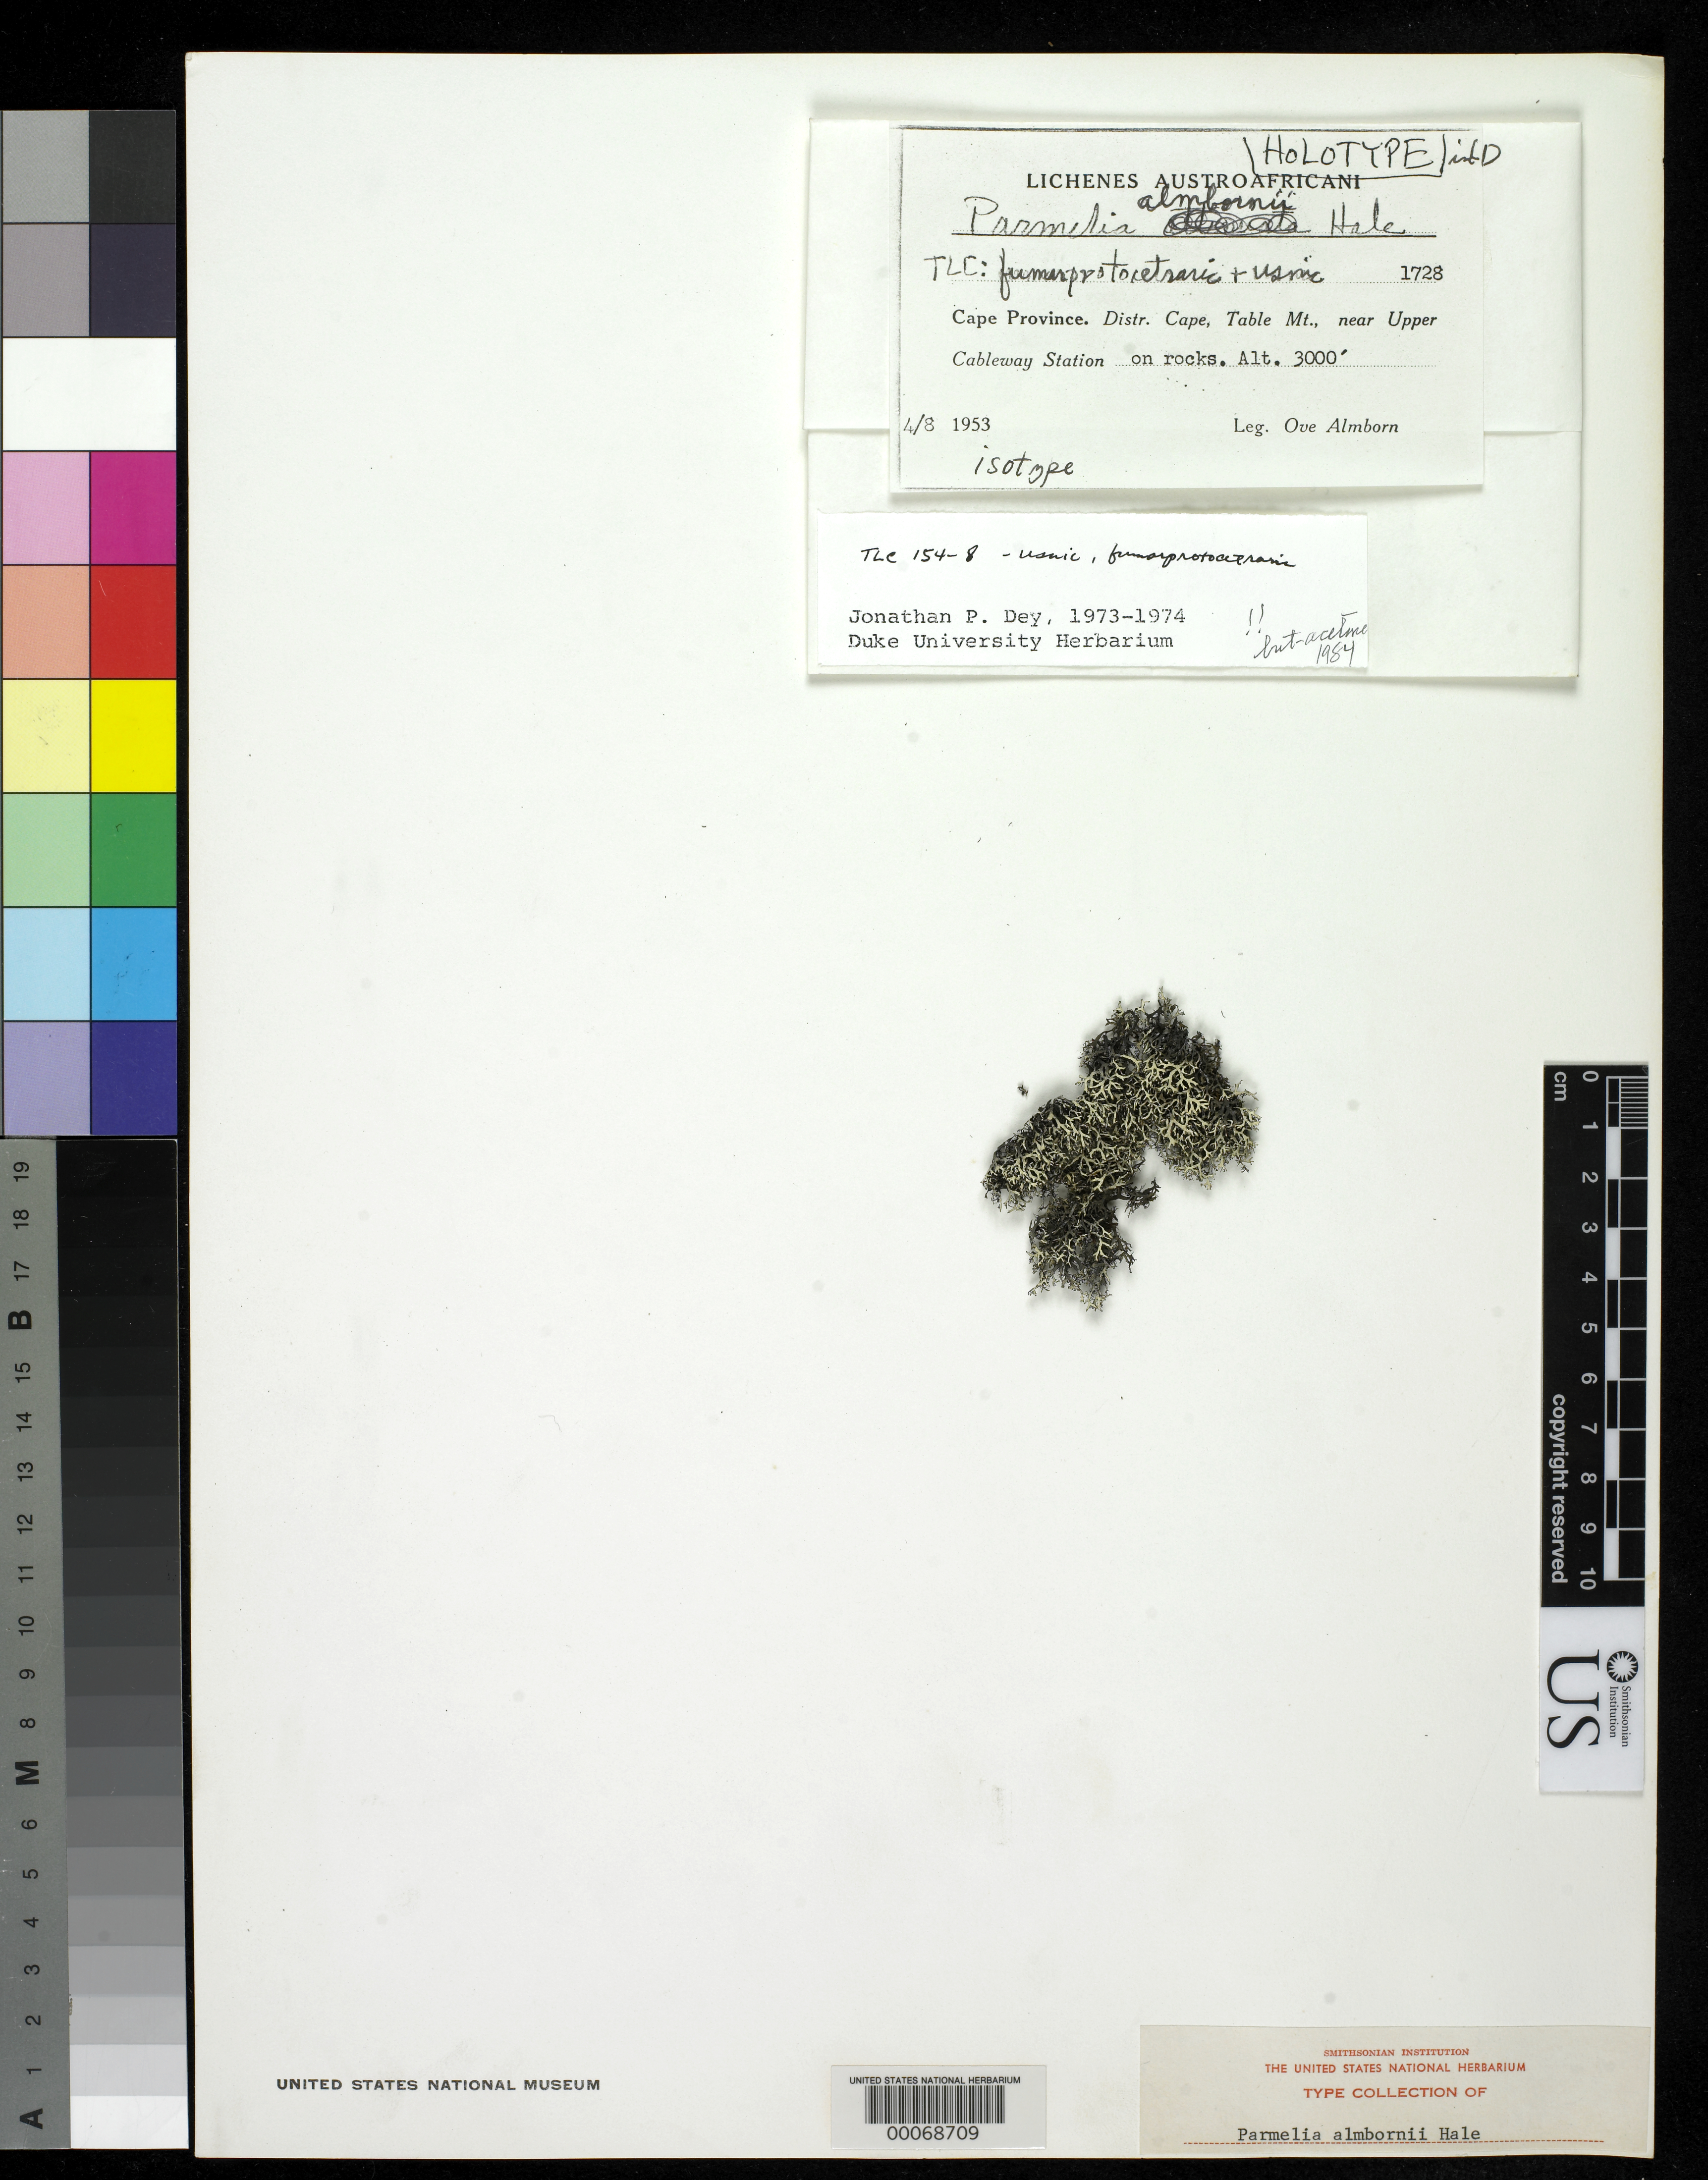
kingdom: Fungi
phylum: Ascomycota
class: Lecanoromycetes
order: Lecanorales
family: Parmeliaceae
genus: Parmelia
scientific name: Parmelia almbornii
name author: Hale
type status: Isotype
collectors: O. Almborn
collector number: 1728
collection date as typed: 04 Aug 1953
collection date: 1953-08-04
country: South Africa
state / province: Western Cape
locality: Table Mt. near upper cableway sta.; alt. 3000 ft. Cape District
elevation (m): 914